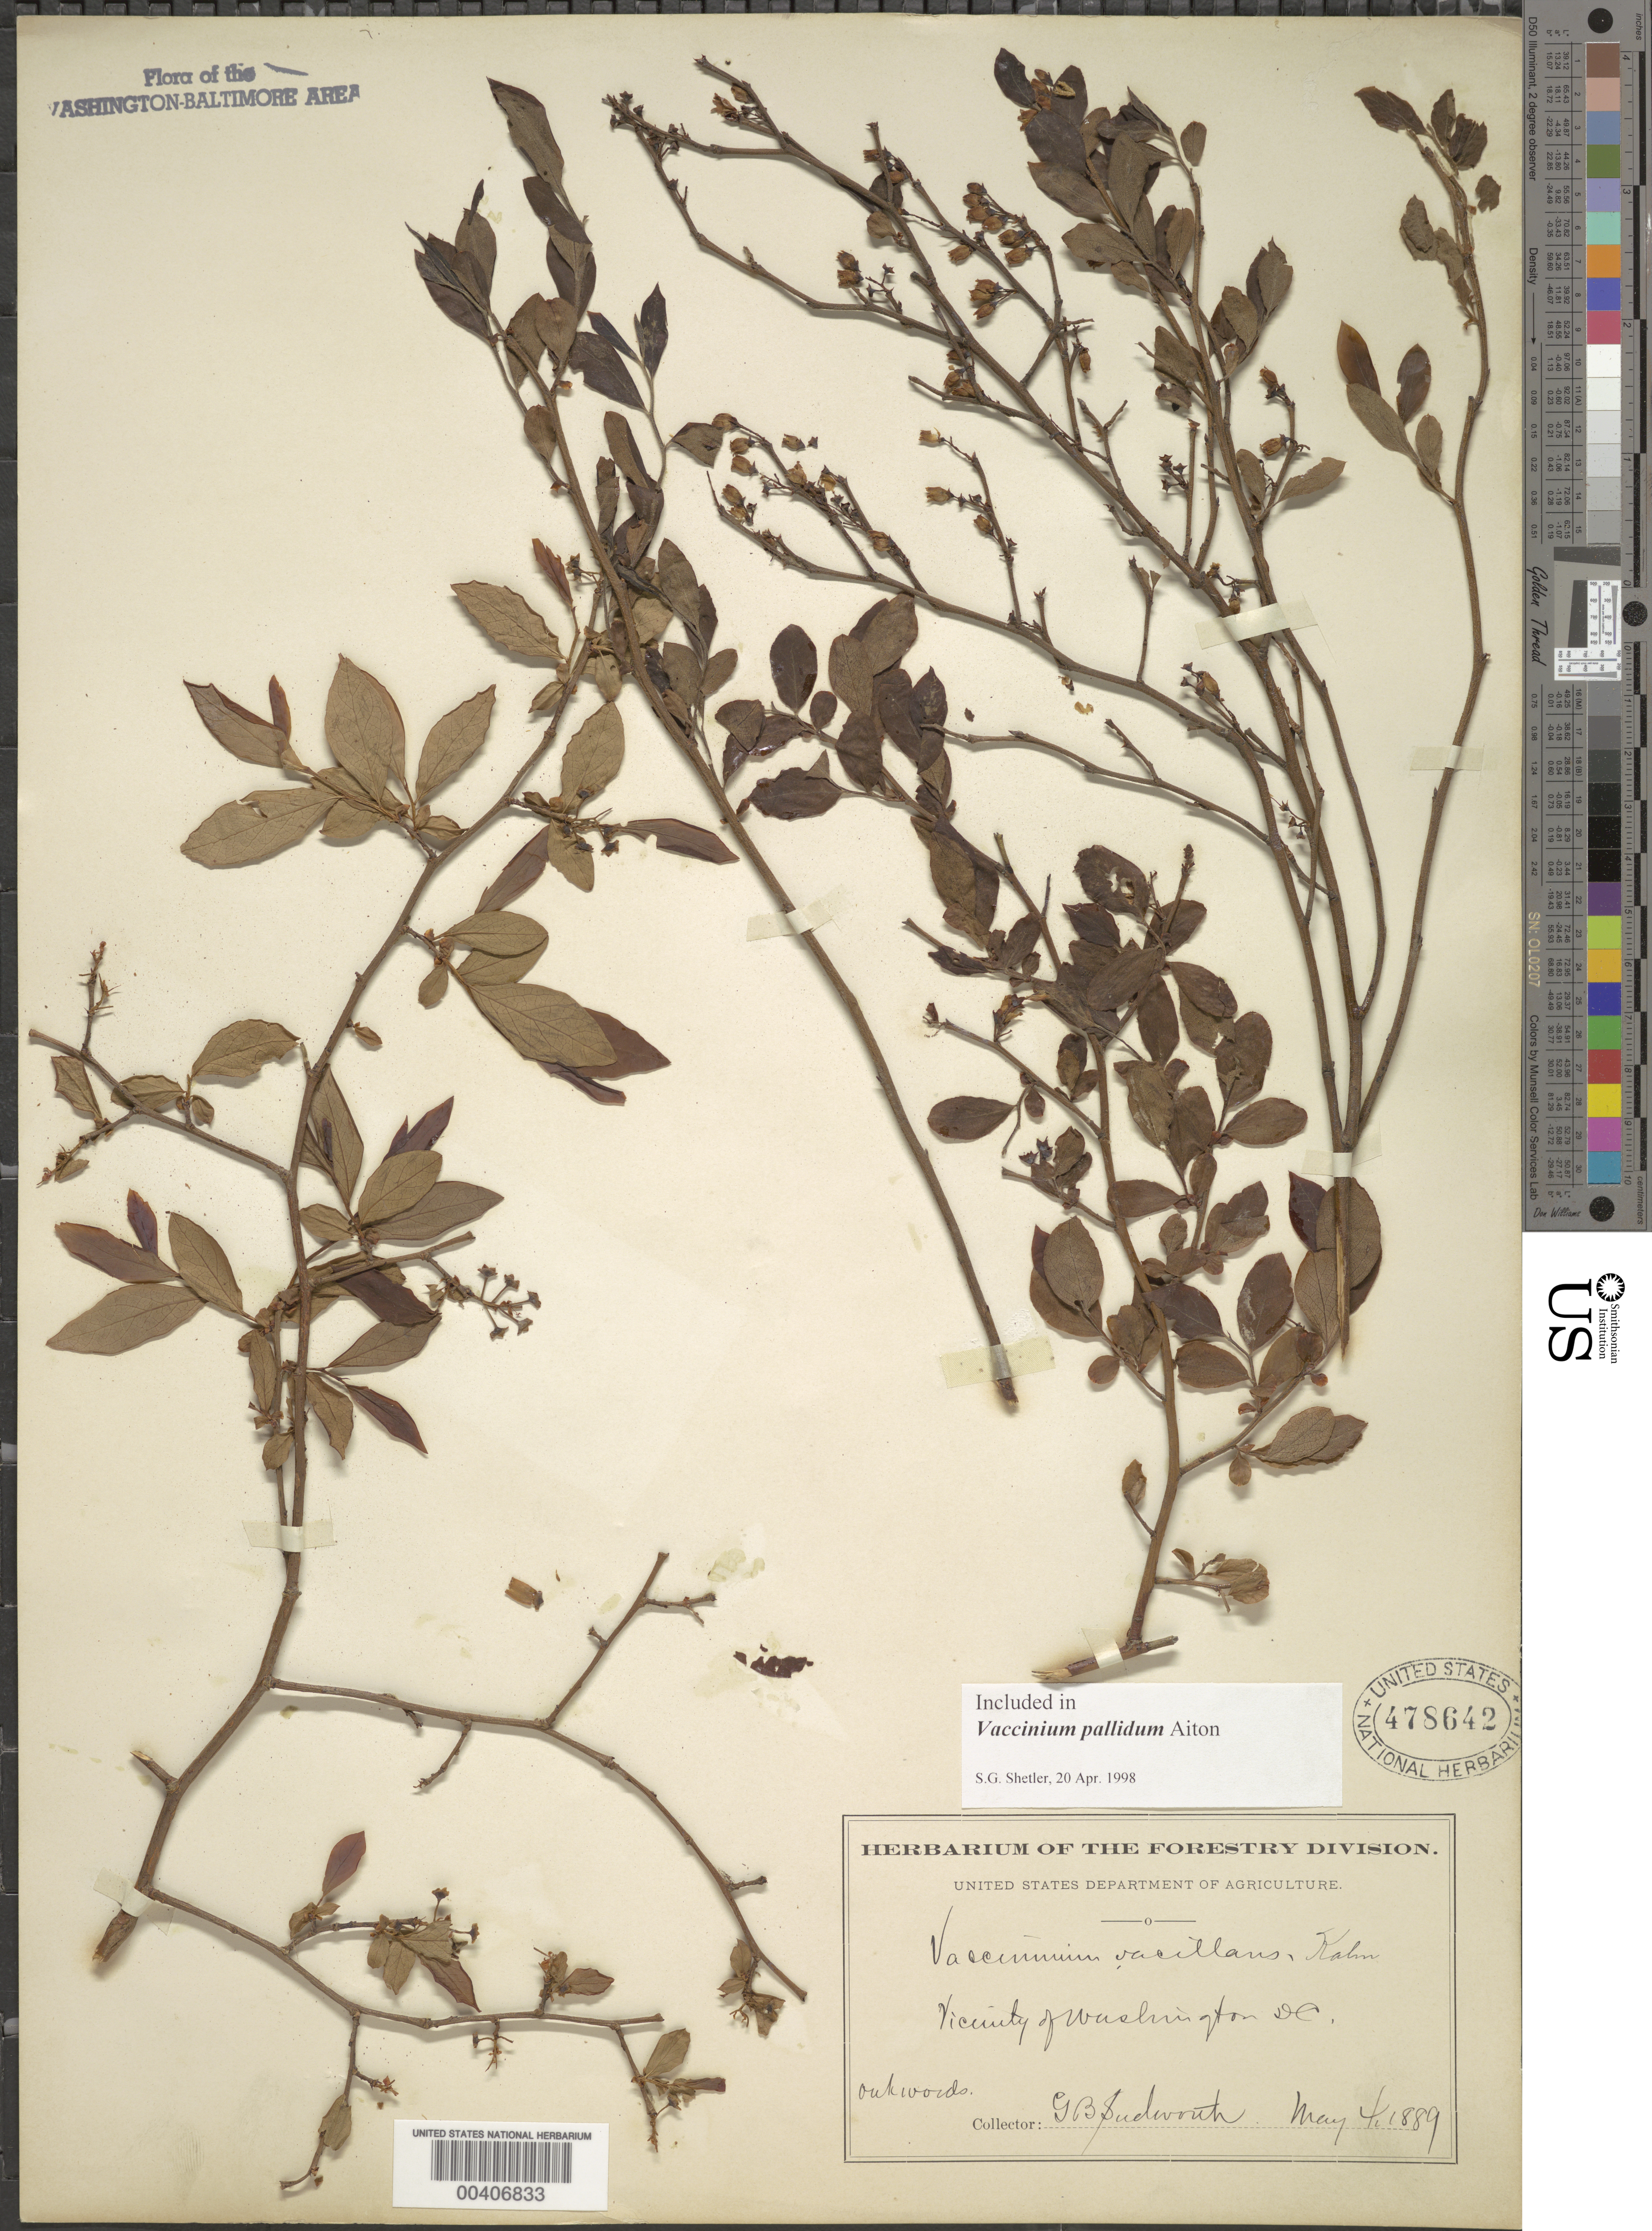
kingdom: Plantae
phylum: Tracheophyta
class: Magnoliopsida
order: Ericales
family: Ericaceae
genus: Vaccinium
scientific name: Vaccinium pallidum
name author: Aiton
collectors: G. B. Sudworth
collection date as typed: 04 May 1889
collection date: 1889-05-04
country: United States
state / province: District of Columbia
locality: Washington DC Area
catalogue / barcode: US 478642